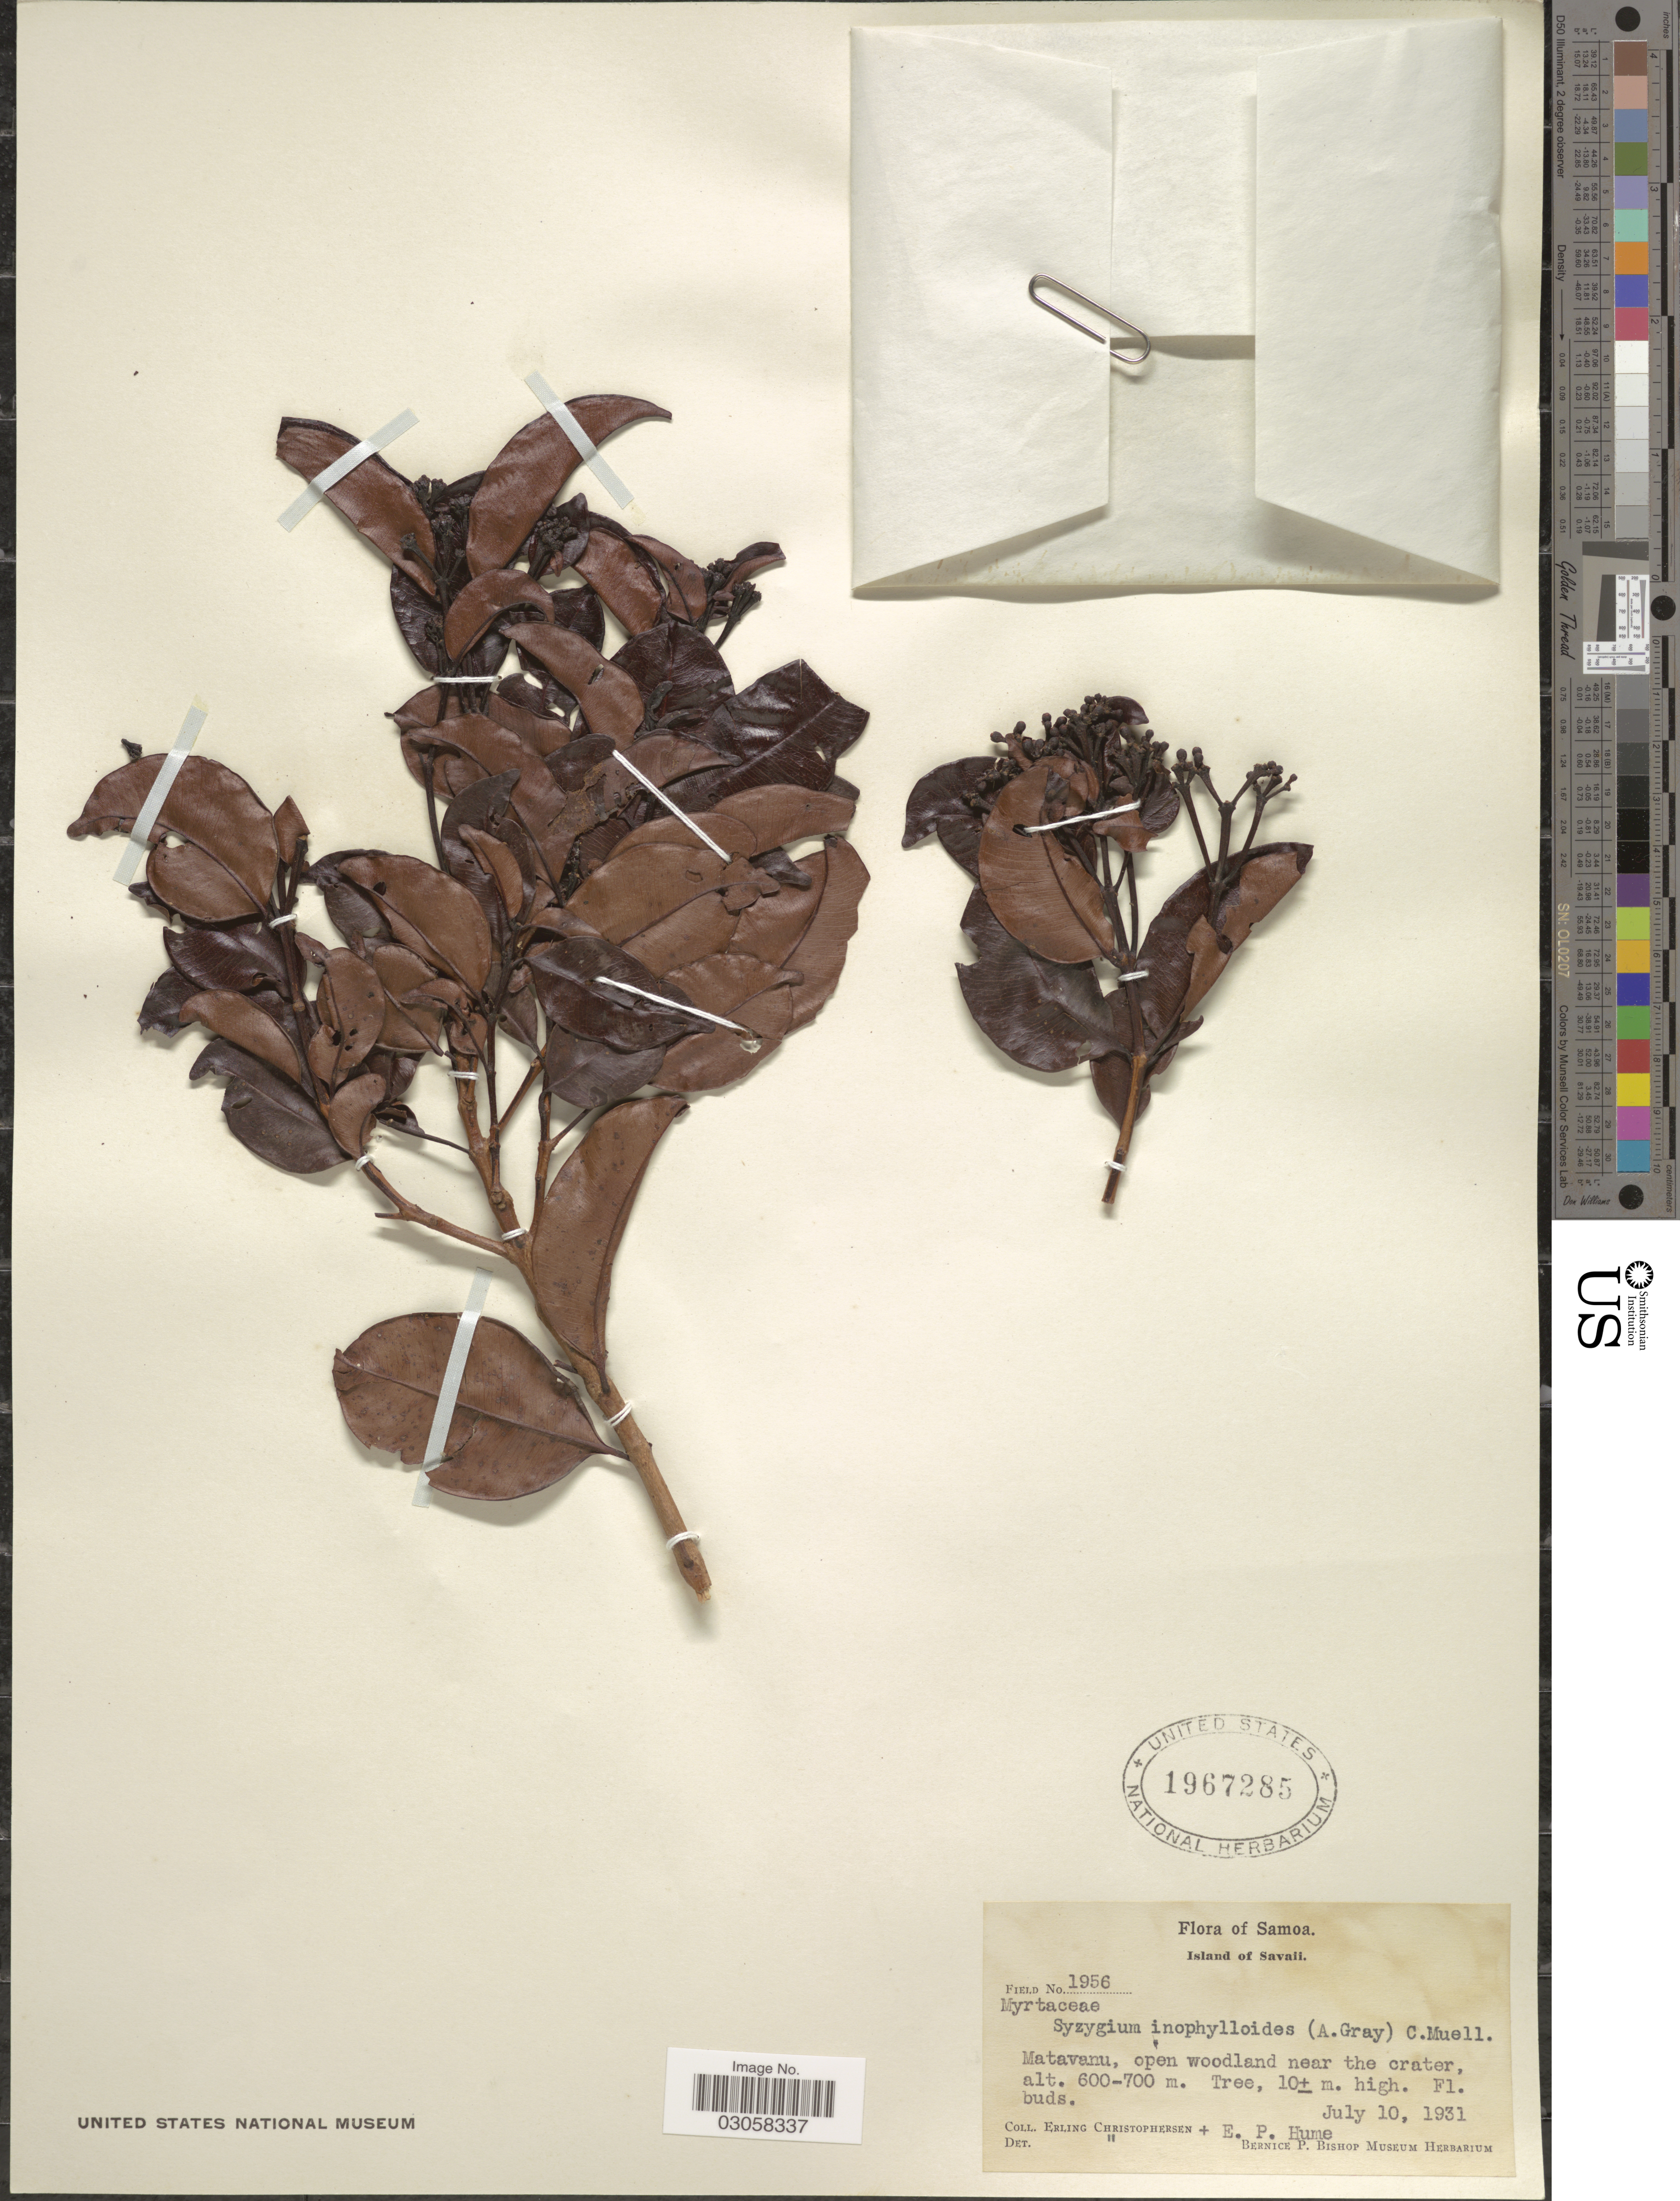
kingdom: Plantae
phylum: Tracheophyta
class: Magnoliopsida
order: Myrtales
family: Myrtaceae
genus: Syzygium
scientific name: Syzygium inophylloides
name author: (A. Gray) K. Müller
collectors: E. Christophersen & E. P. Hume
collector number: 1956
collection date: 1931-07-10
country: Samoa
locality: Samoa. Island of Savaii. Matavanu, open woodland near the crater.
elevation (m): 600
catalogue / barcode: US 1967285